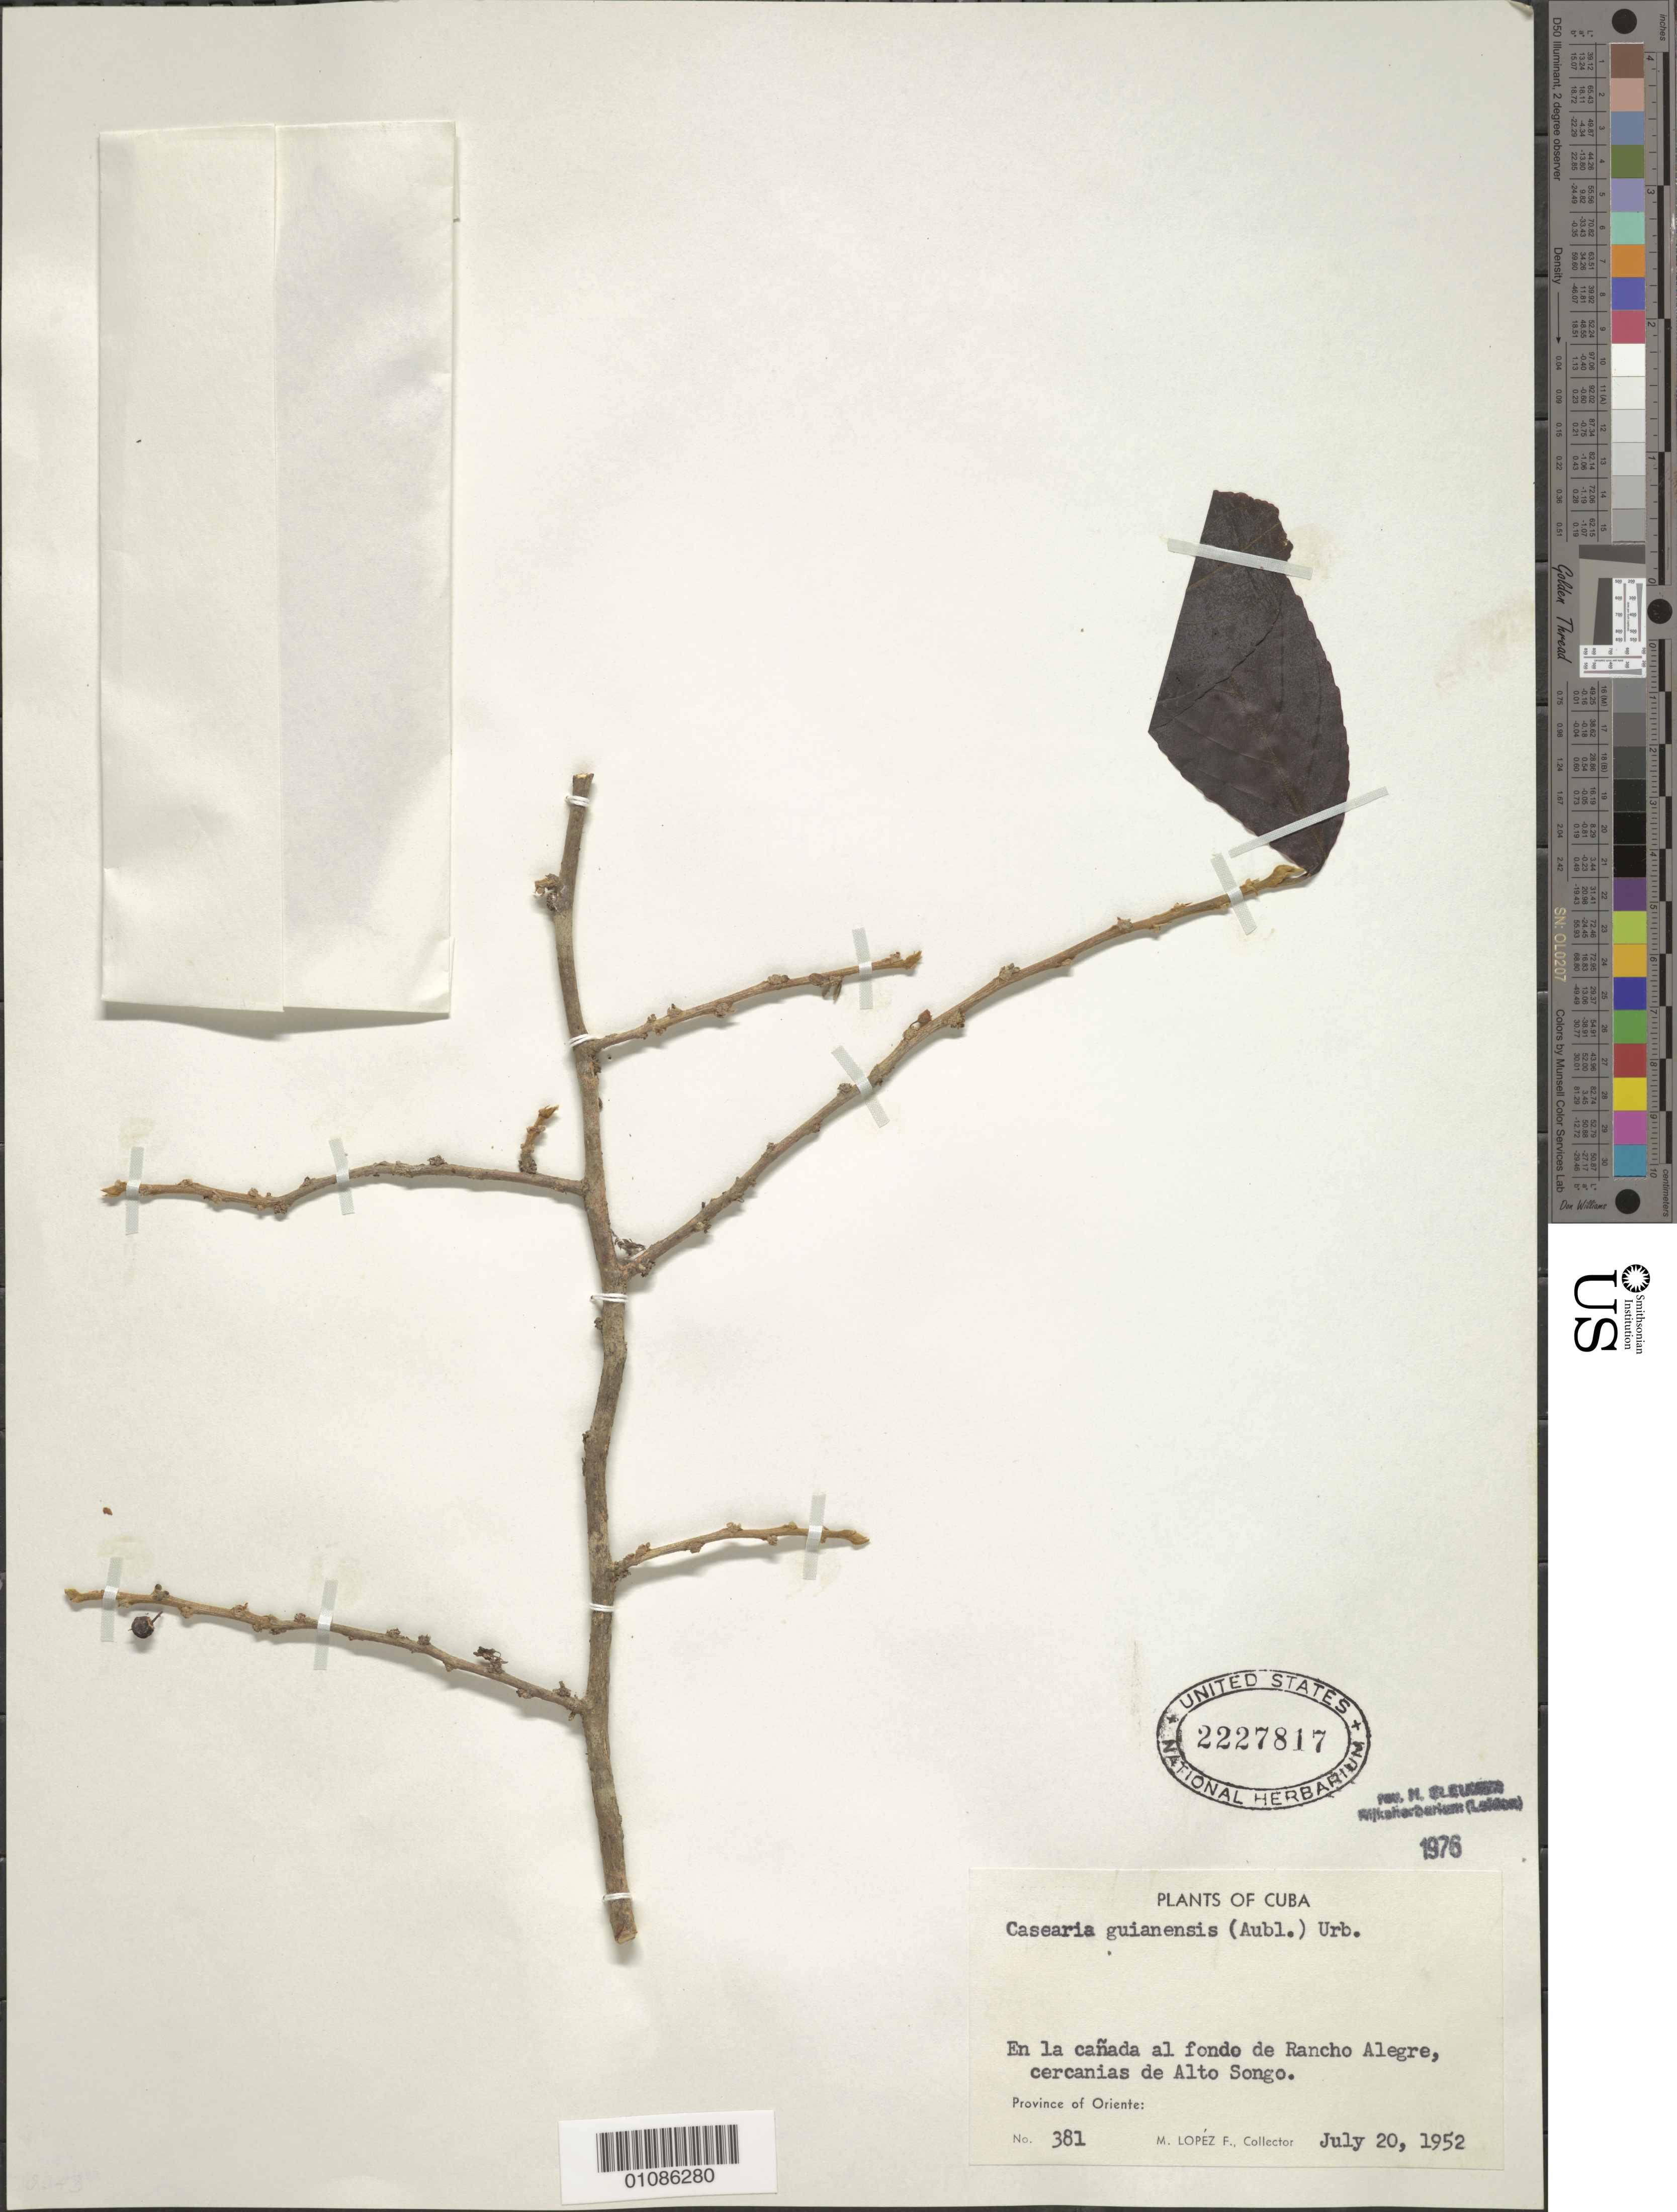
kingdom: Plantae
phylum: Tracheophyta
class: Magnoliopsida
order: Malpighiales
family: Salicaceae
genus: Casearia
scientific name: Casearia guianensis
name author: (Aubl.) Urb.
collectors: M. López Figueiras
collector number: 381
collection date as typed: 20 Jul 1952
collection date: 1952-07-20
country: Cuba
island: Cuba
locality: Oriente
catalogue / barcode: US 2227817